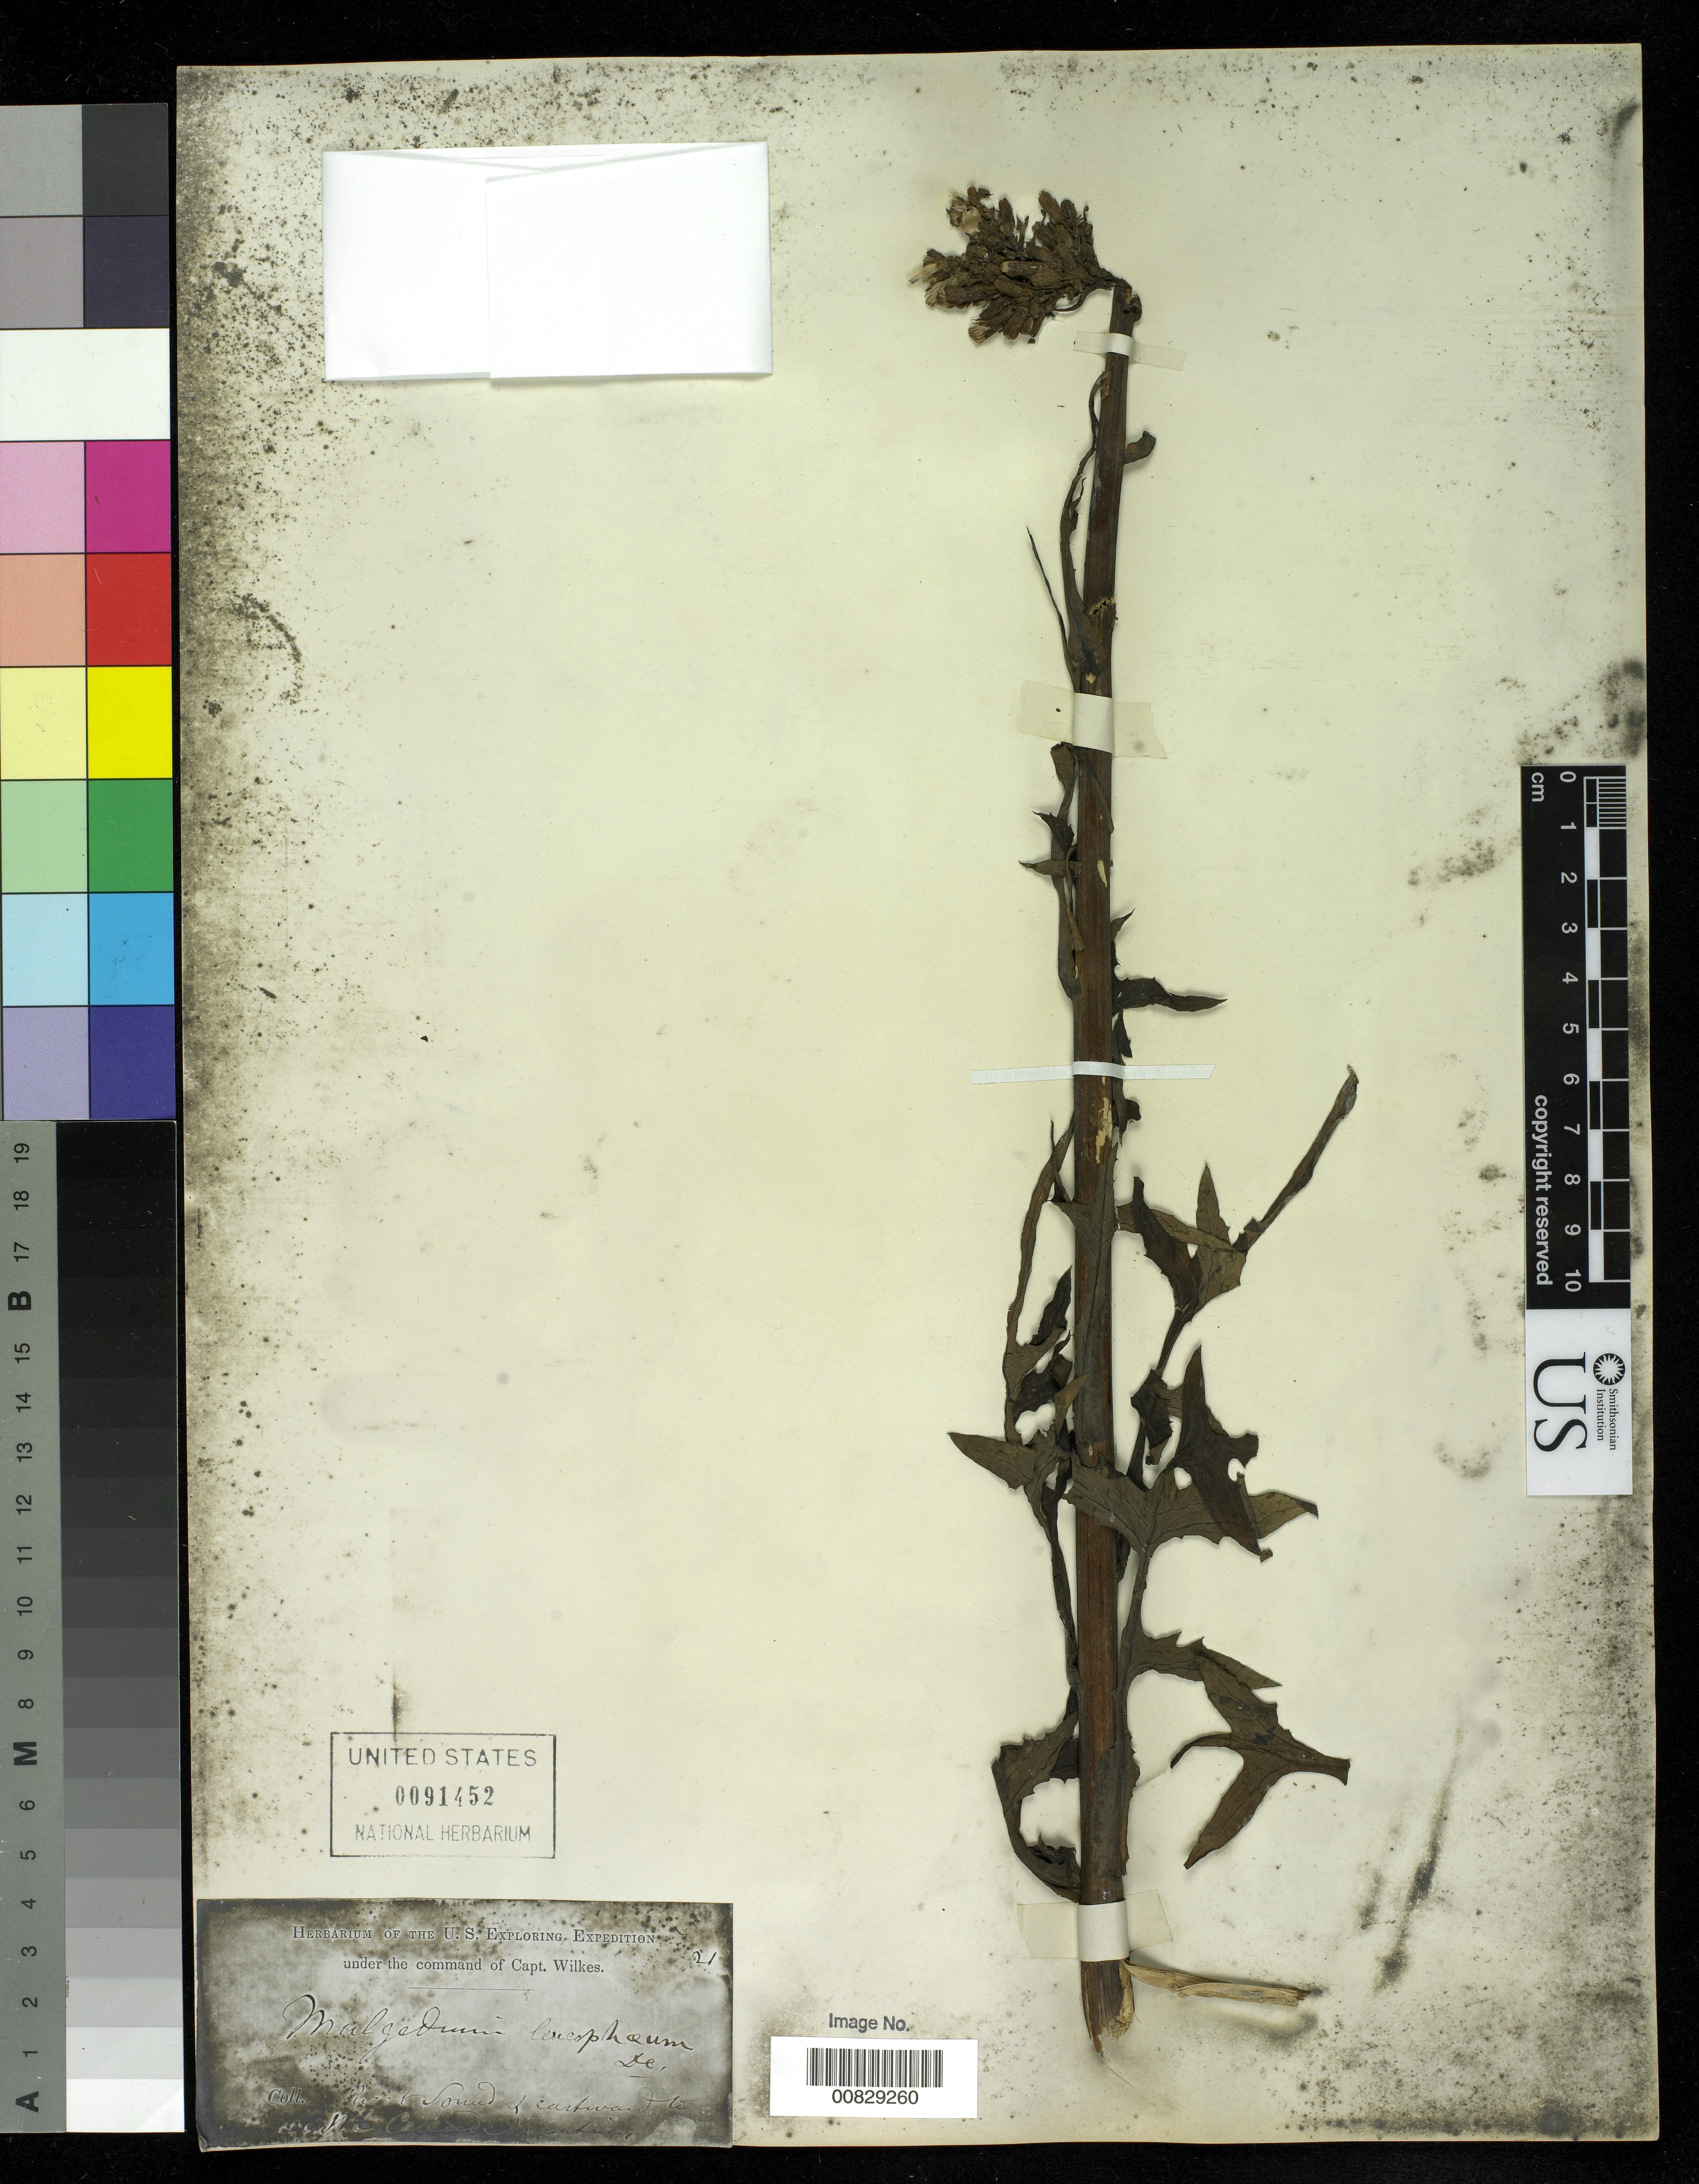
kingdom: Plantae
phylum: Tracheophyta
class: Magnoliopsida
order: Asterales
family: Asteraceae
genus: Lactuca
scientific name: Lactuca biennis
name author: (Moench) Fernald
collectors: Wilkes Explor. Exped.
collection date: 1838/1842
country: United States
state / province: Washington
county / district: King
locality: Puget Sound and eastward to --? Cascade Mountains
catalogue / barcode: US 91452